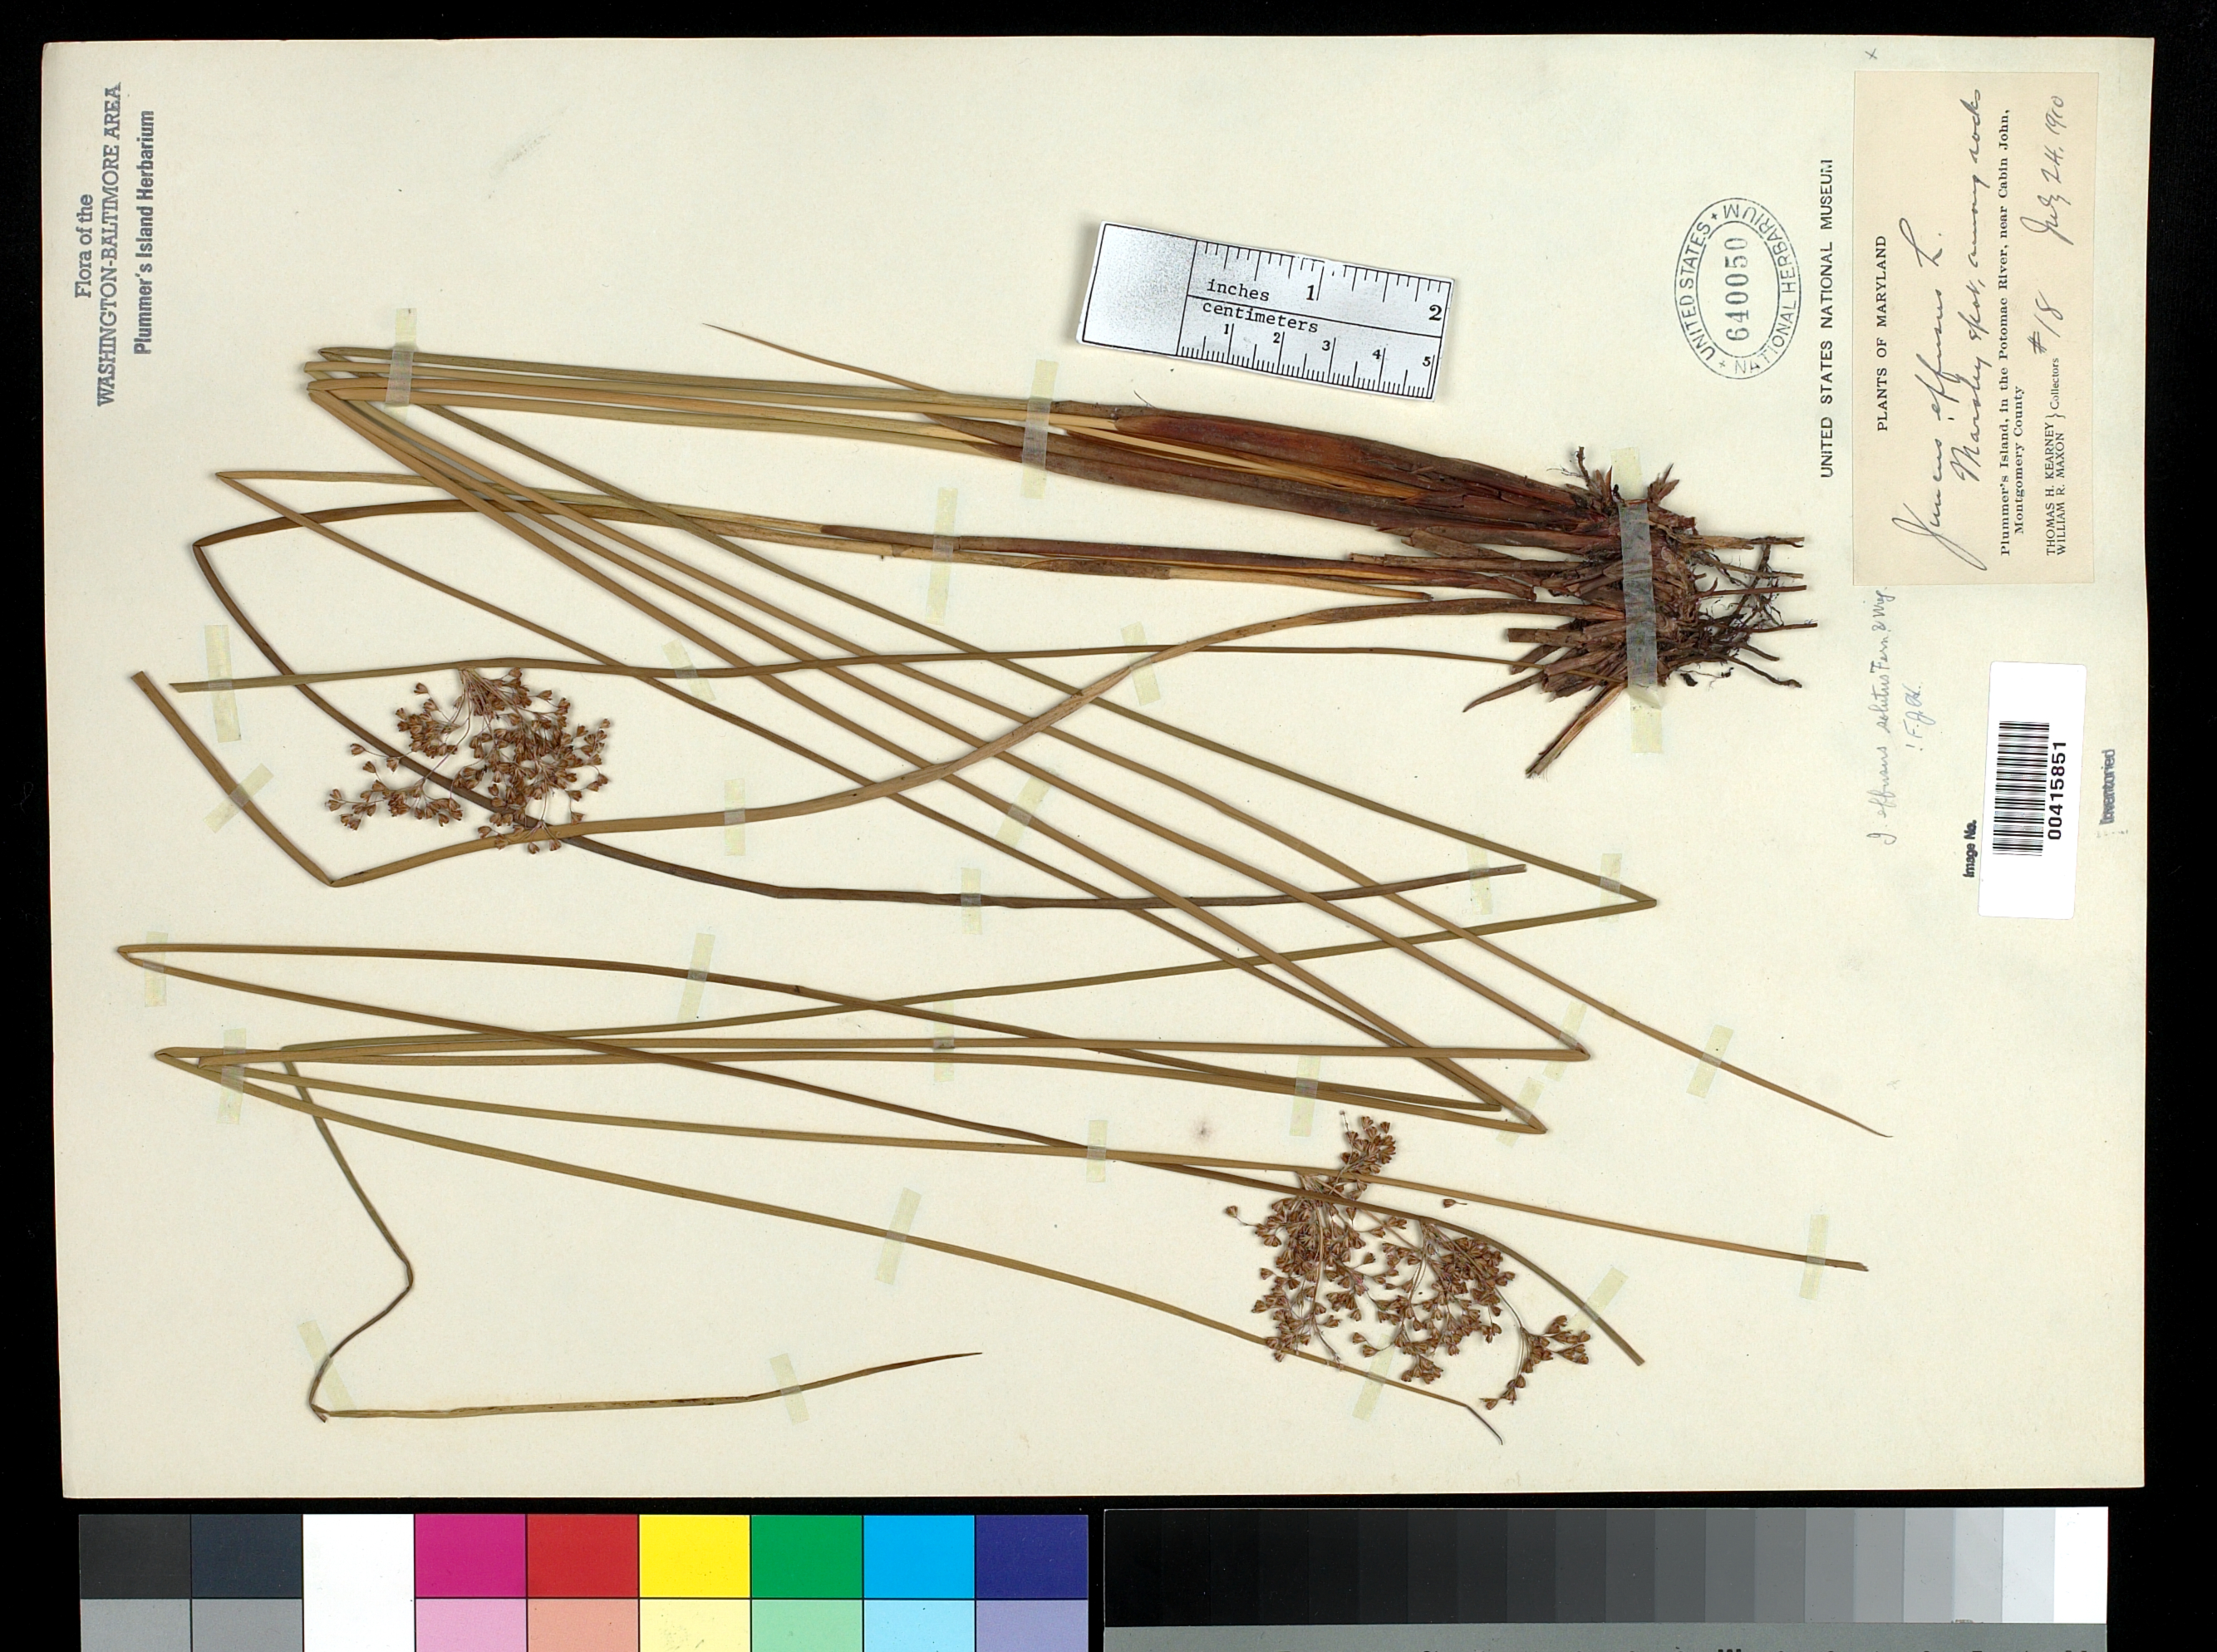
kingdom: Plantae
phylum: Tracheophyta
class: Liliopsida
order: Poales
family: Juncaceae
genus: Juncus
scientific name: Juncus effusus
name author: L.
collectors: T. H. Kearney & W. R. Maxon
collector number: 18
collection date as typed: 24 Jul 1910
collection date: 1910-07-24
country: United States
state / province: Maryland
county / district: Montgomery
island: Plummers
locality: Plummer's Island C. & O. Canal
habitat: Marshy spot among rocks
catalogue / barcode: US 640050